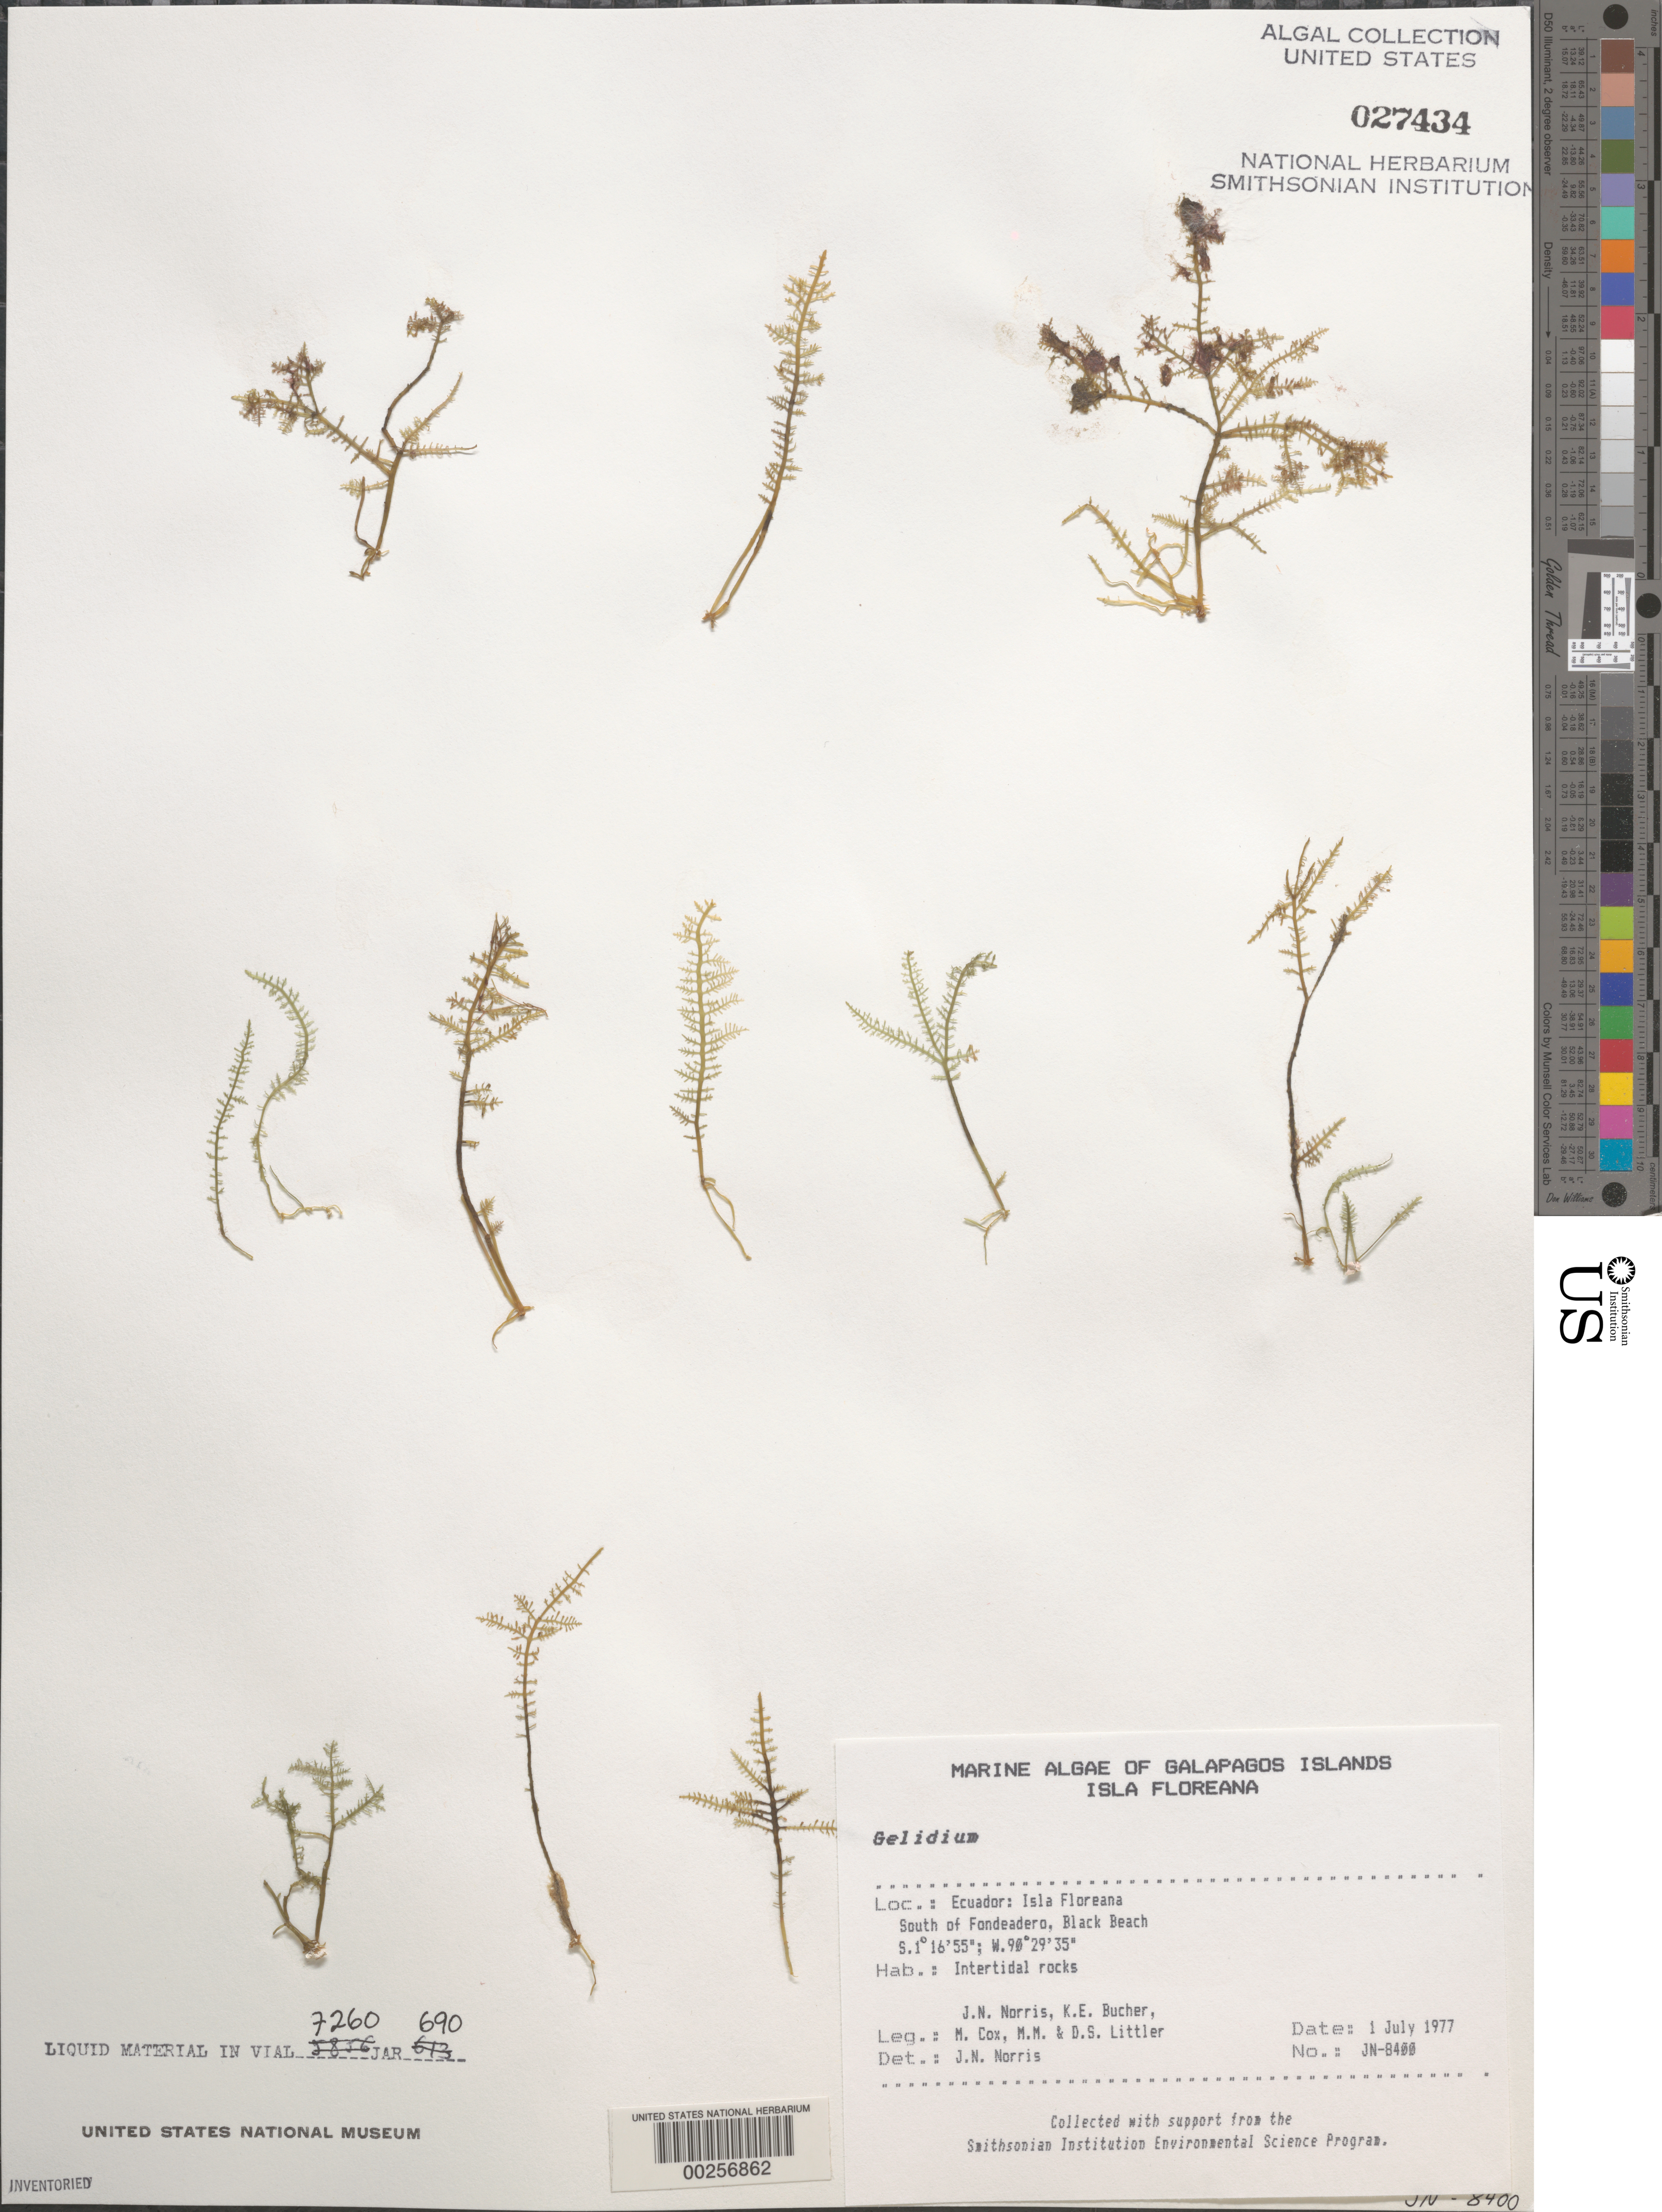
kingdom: Plantae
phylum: Rhodophyta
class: Florideophyceae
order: Gelidiales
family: Gelidiaceae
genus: Gelidium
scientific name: Gelidium sp.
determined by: Norris, James N.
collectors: J. N. Norris, K. E. Bucher, M. Cox, M. M. Littler & D. S. Littler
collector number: JN-8400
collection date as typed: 01 Jul 1977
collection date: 1977-07-01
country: Ecuador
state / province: Colón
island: Floreana [Charles, Santa Maria]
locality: Black Beach south of Fondeadero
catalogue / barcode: US 27434